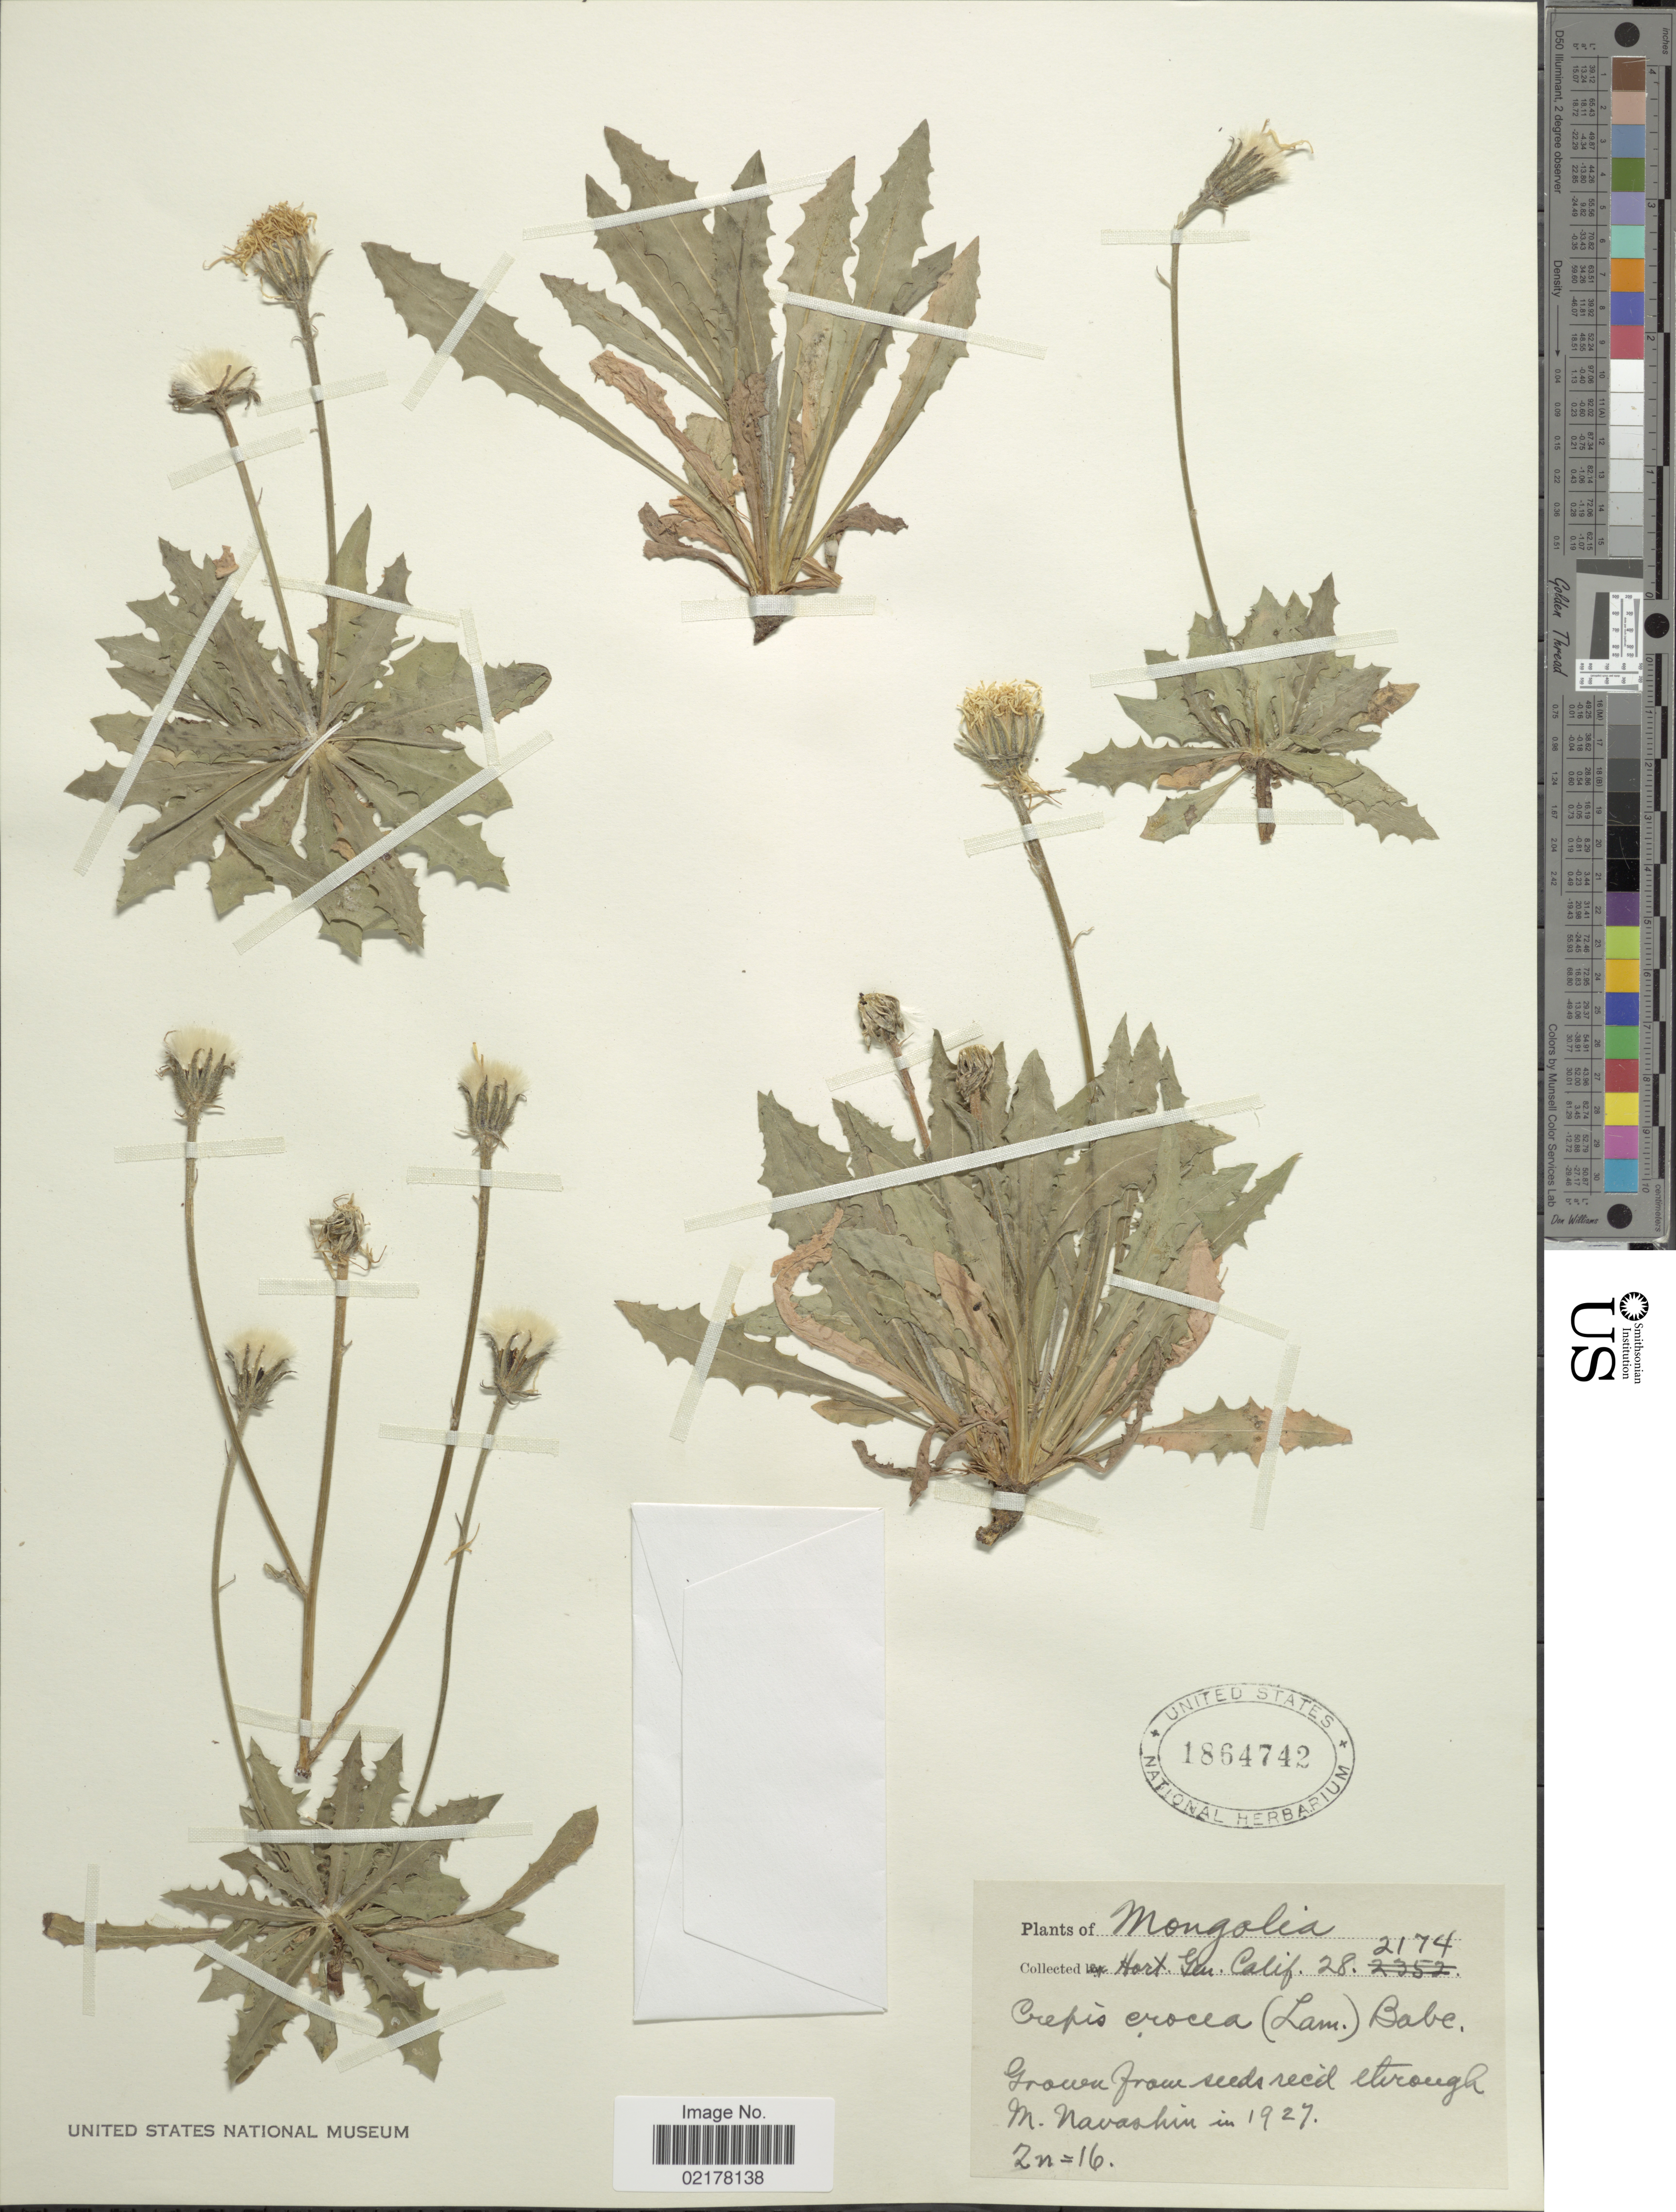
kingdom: Plantae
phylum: Tracheophyta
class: Magnoliopsida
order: Asterales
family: Asteraceae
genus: Crepis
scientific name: Crepis crocea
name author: (Lam.) Babc.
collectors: Hort. Gen. Calif.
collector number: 282174?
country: Mongolia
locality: Mongolia [unsure placement]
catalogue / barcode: US 1864742